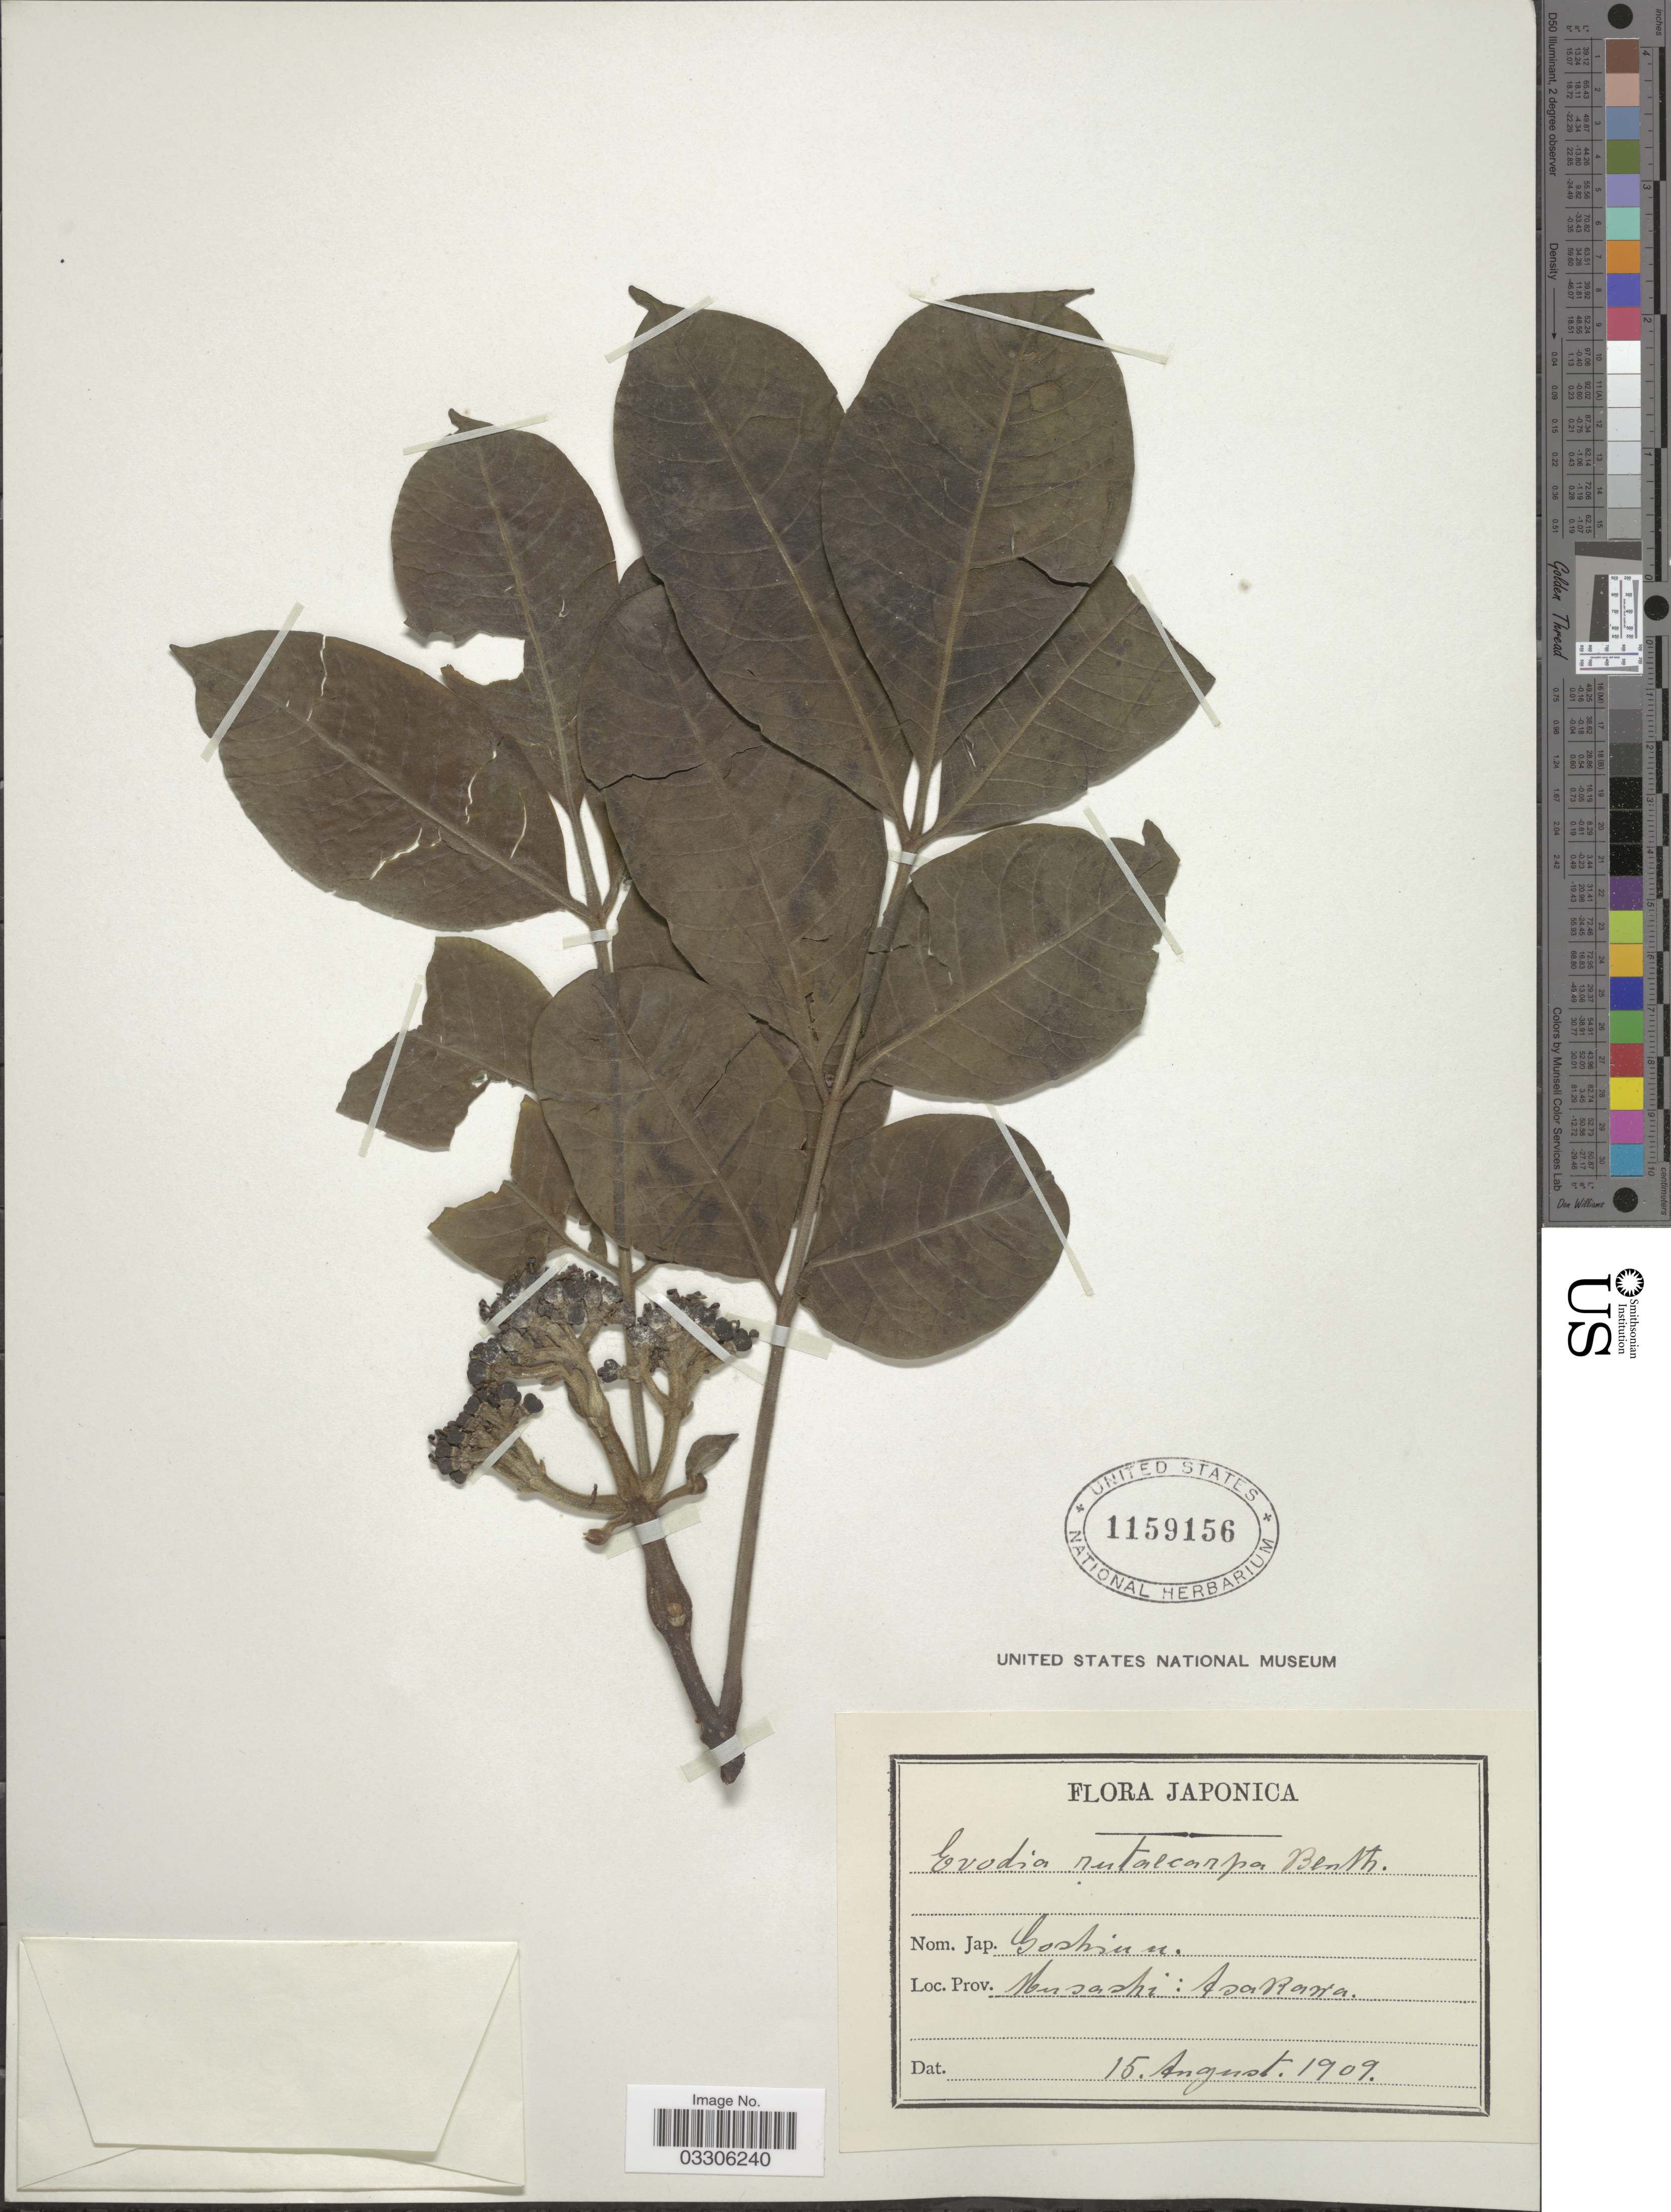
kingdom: Plantae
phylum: Tracheophyta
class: Magnoliopsida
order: Sapindales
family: Rutaceae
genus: Tetradium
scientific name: Tetradium ruticarpum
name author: (A. Juss.) T.G. Hartley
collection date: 1909-08-15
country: Japan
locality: Musashi: Asakawa.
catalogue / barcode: US 1159156